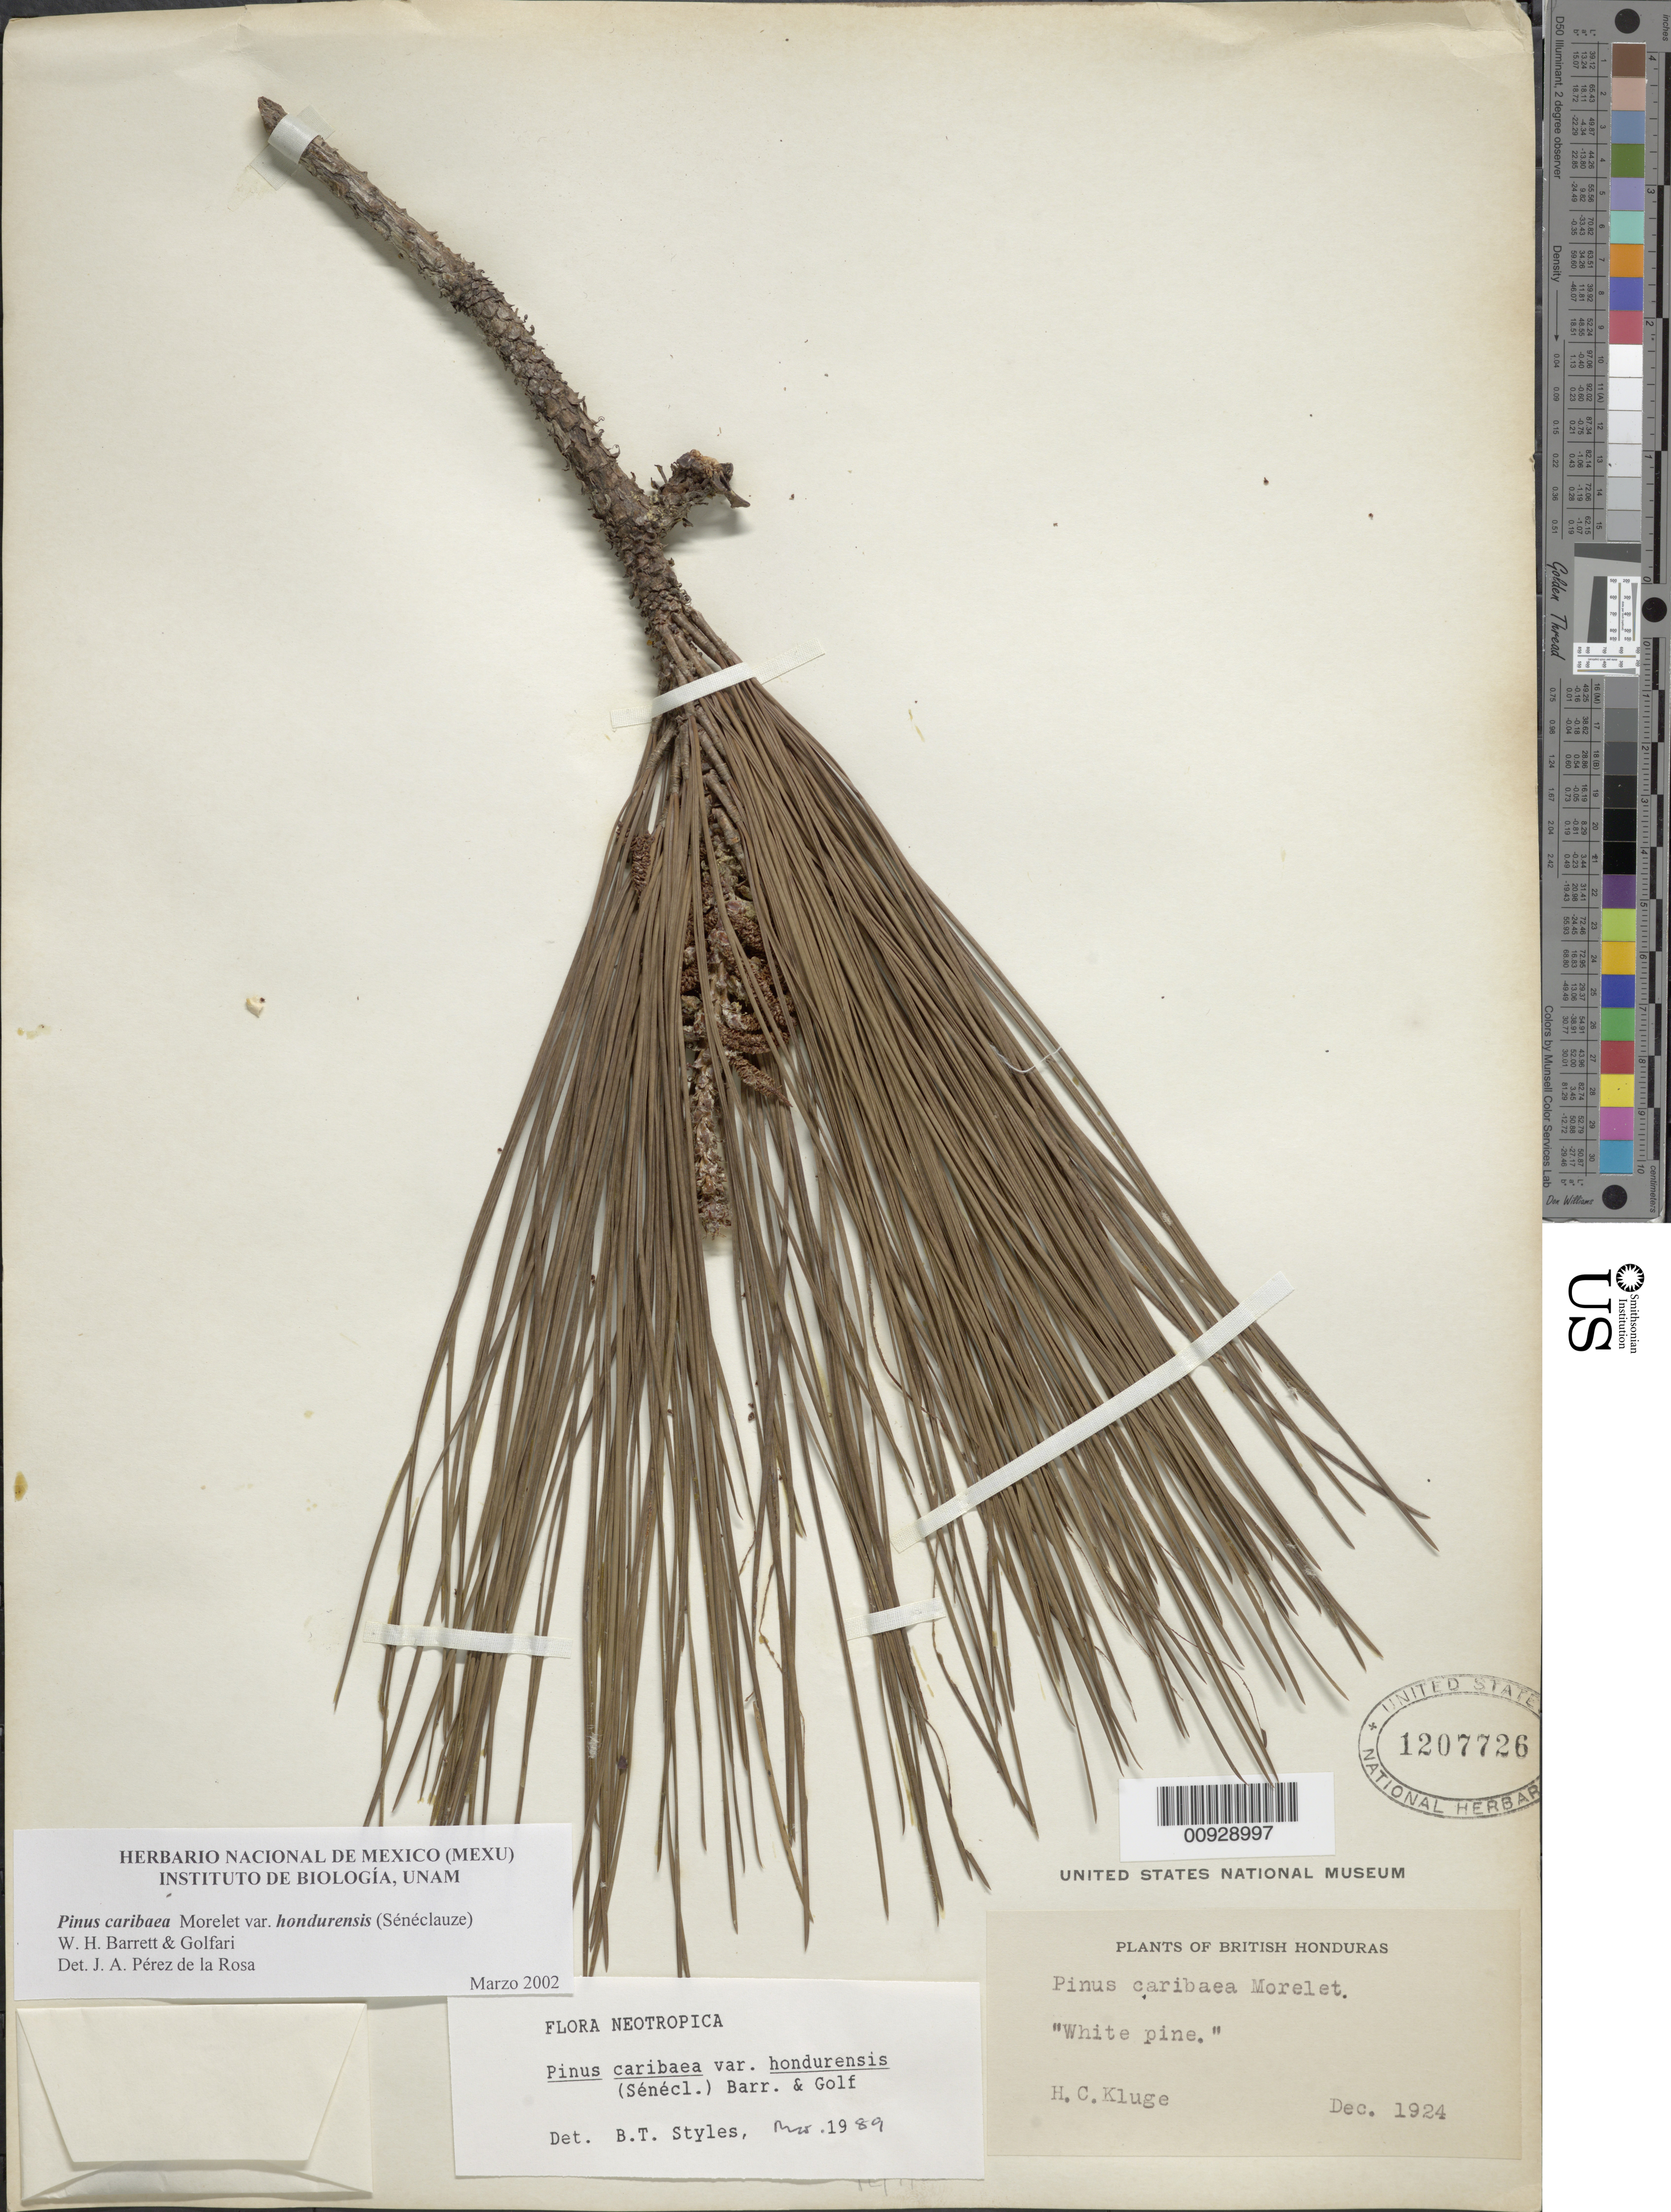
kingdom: Plantae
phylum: Tracheophyta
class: Pinopsida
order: Pinales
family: Pinaceae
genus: Pinus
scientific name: Pinus caribaea var. hondurensis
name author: (Sénécl.) W.H.G. Barrett & Golfari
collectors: H. C. Kluge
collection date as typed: Dec 1924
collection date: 1924-12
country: Belize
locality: British Honduras.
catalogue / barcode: US 1207726